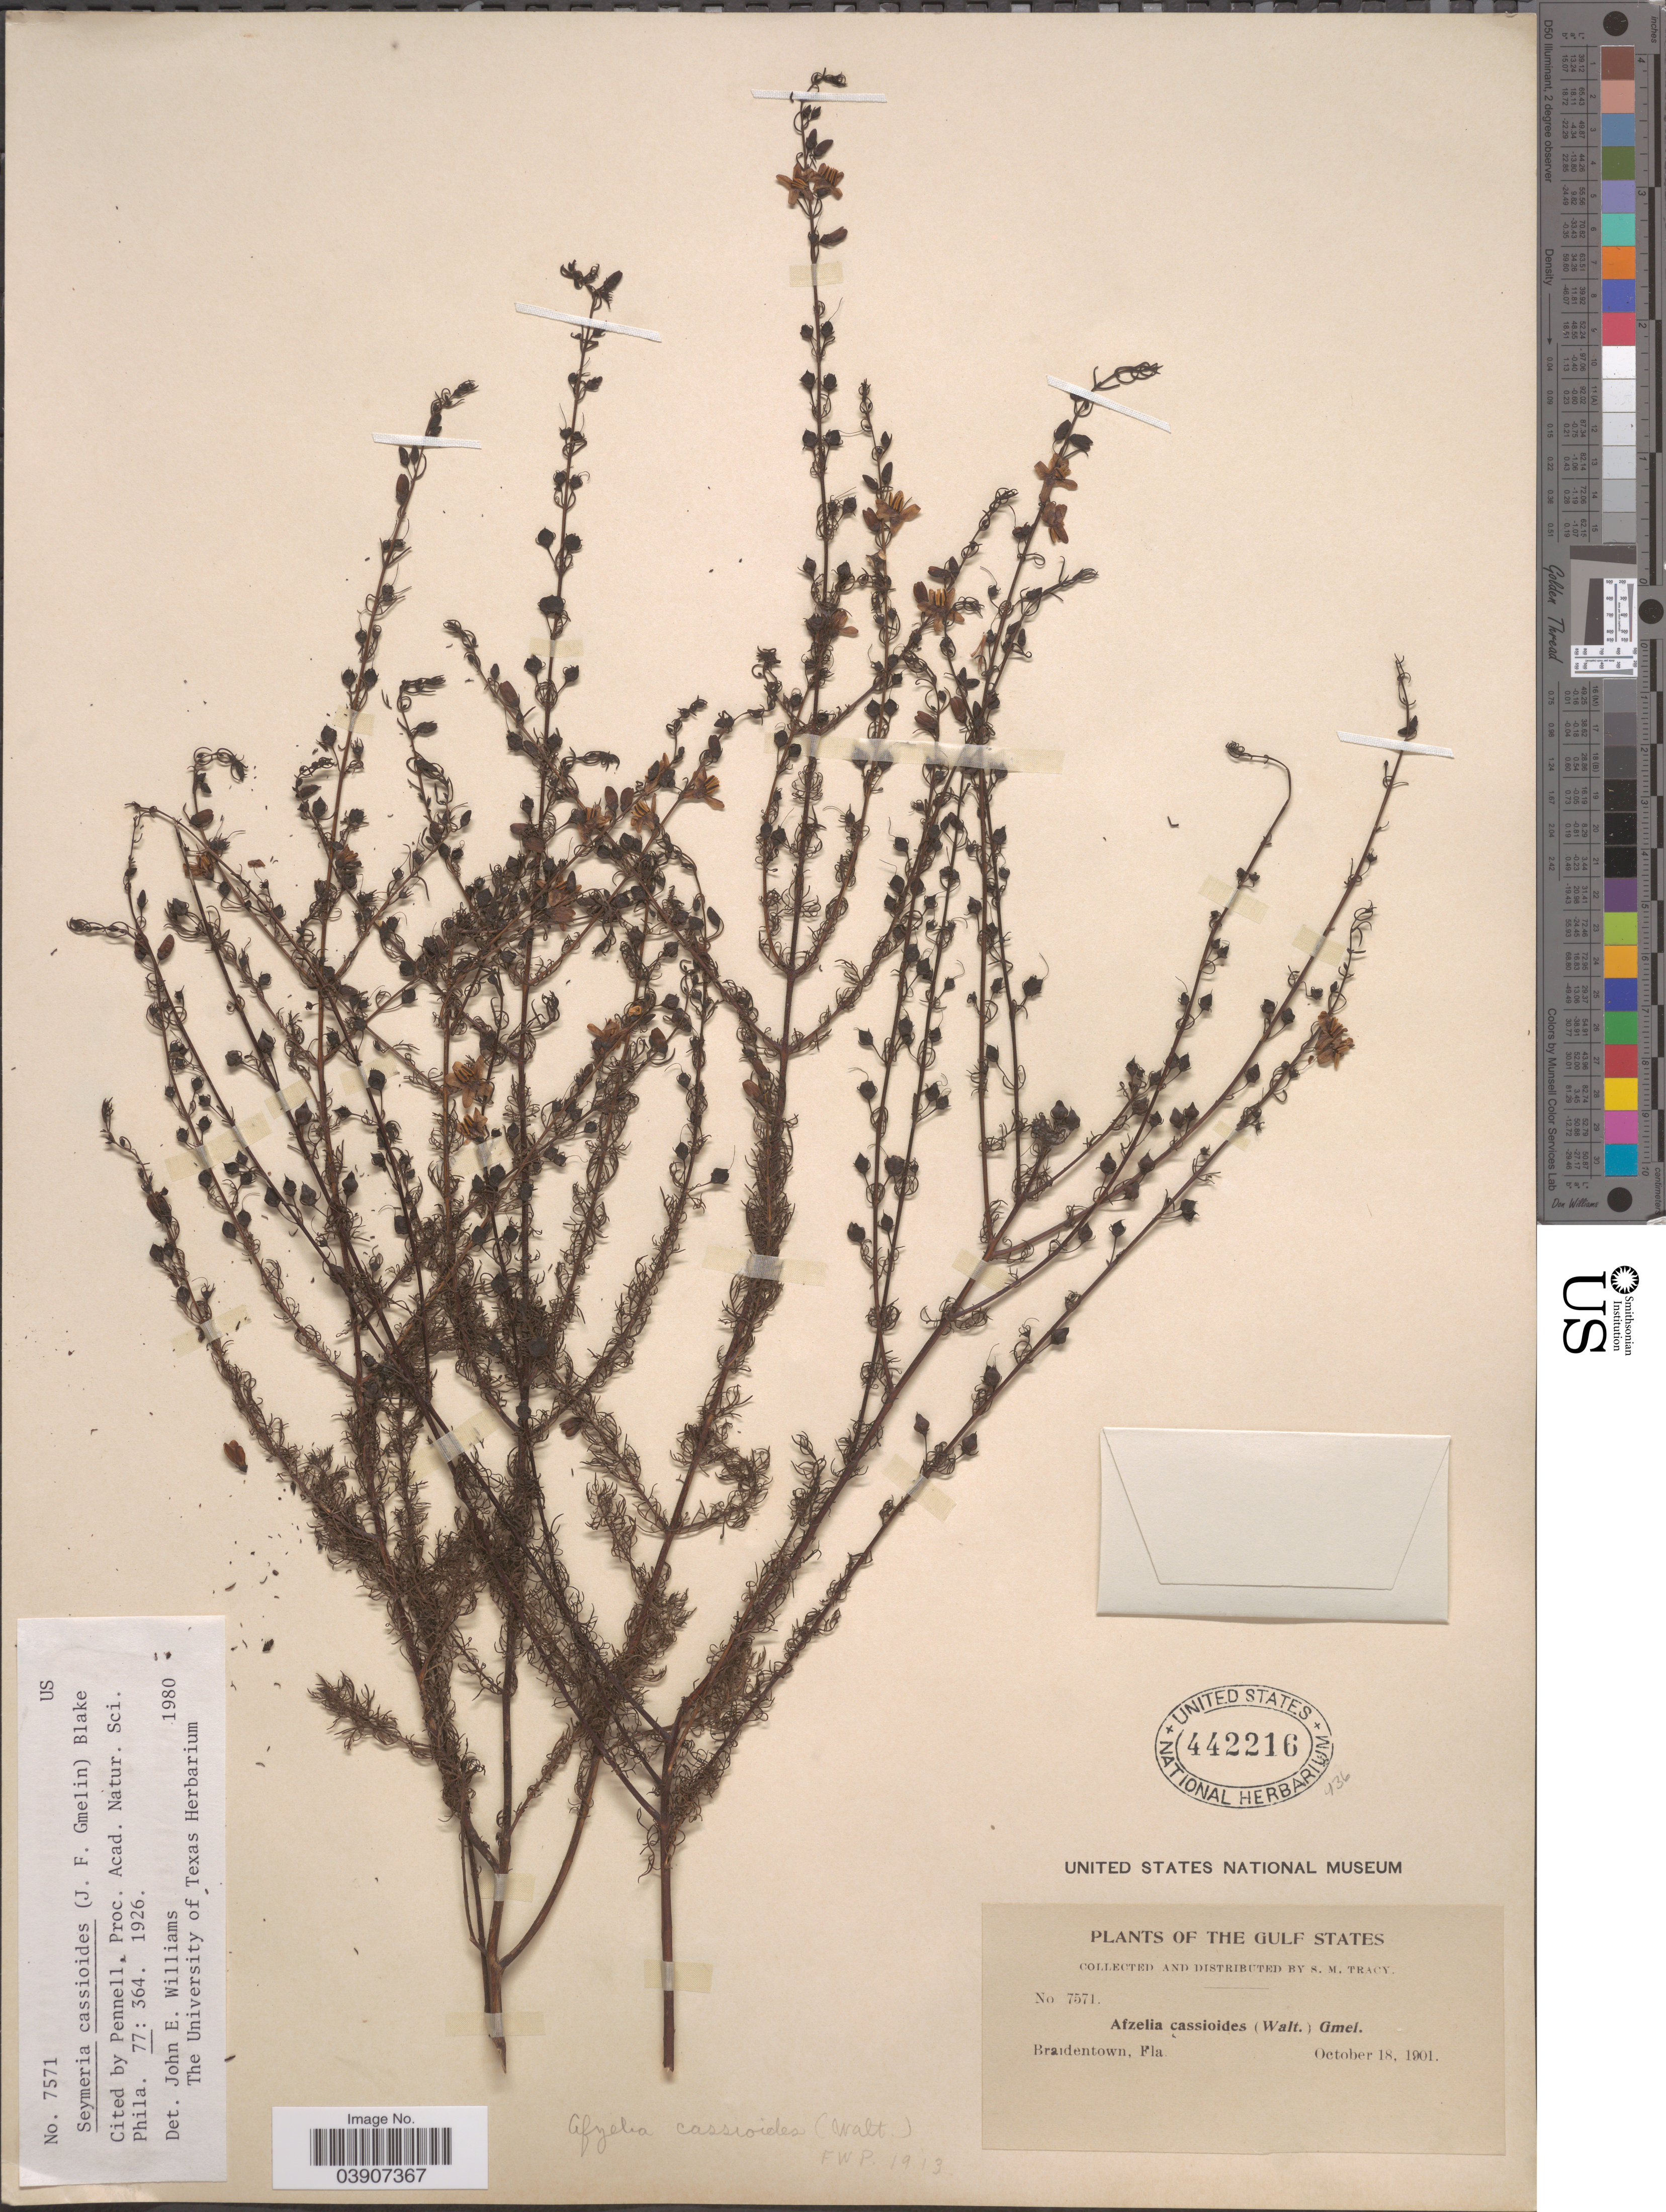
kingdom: Plantae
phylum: Tracheophyta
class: Magnoliopsida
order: Lamiales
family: Orobanchaceae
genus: Seymeria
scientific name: Seymeria cassioides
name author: (J.F. Gmel.) S.F. Blake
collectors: S. M. Tracy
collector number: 7571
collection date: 1901-10-18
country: United States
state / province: Florida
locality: Gulf States. Braidentown.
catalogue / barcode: US 442216